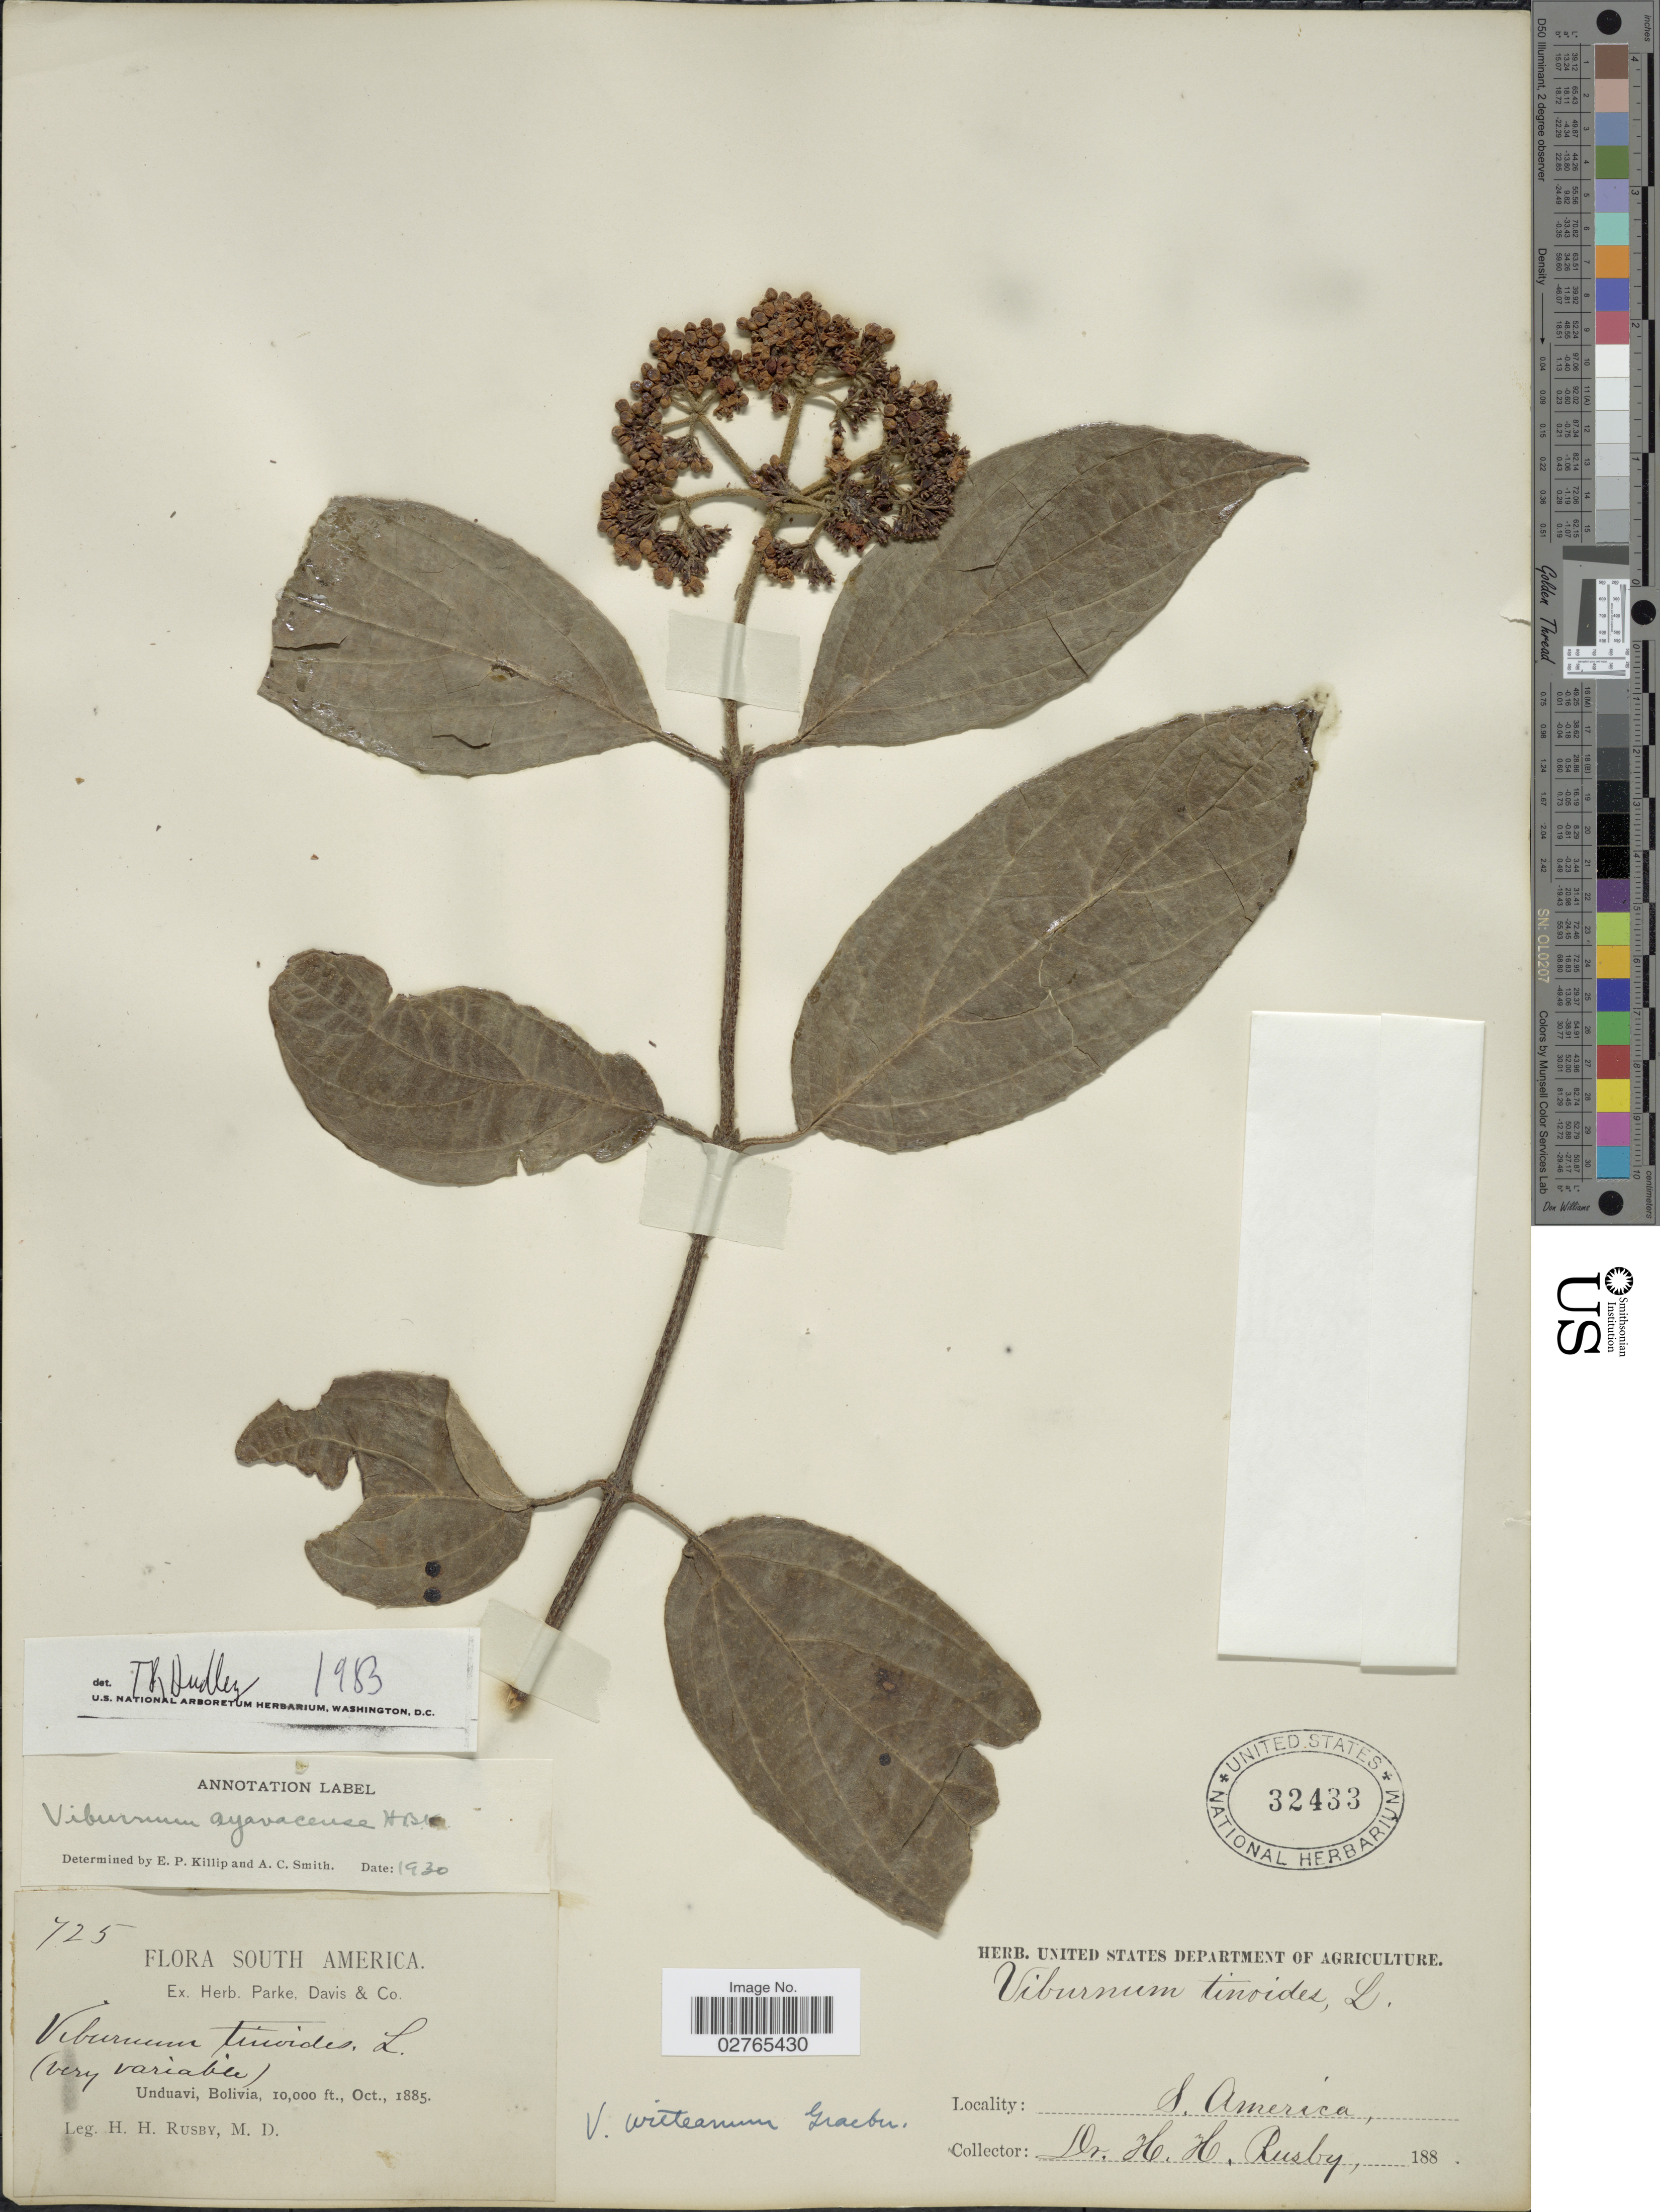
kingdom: Plantae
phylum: Tracheophyta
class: Magnoliopsida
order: Dipsacales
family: Viburnaceae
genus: Viburnum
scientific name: Viburnum witteanum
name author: Graebn.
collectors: H. H. Rusby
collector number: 725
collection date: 1885-10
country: Bolivia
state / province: La Paz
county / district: Nor Yungas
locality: Unduavi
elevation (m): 3048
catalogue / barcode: US 32433